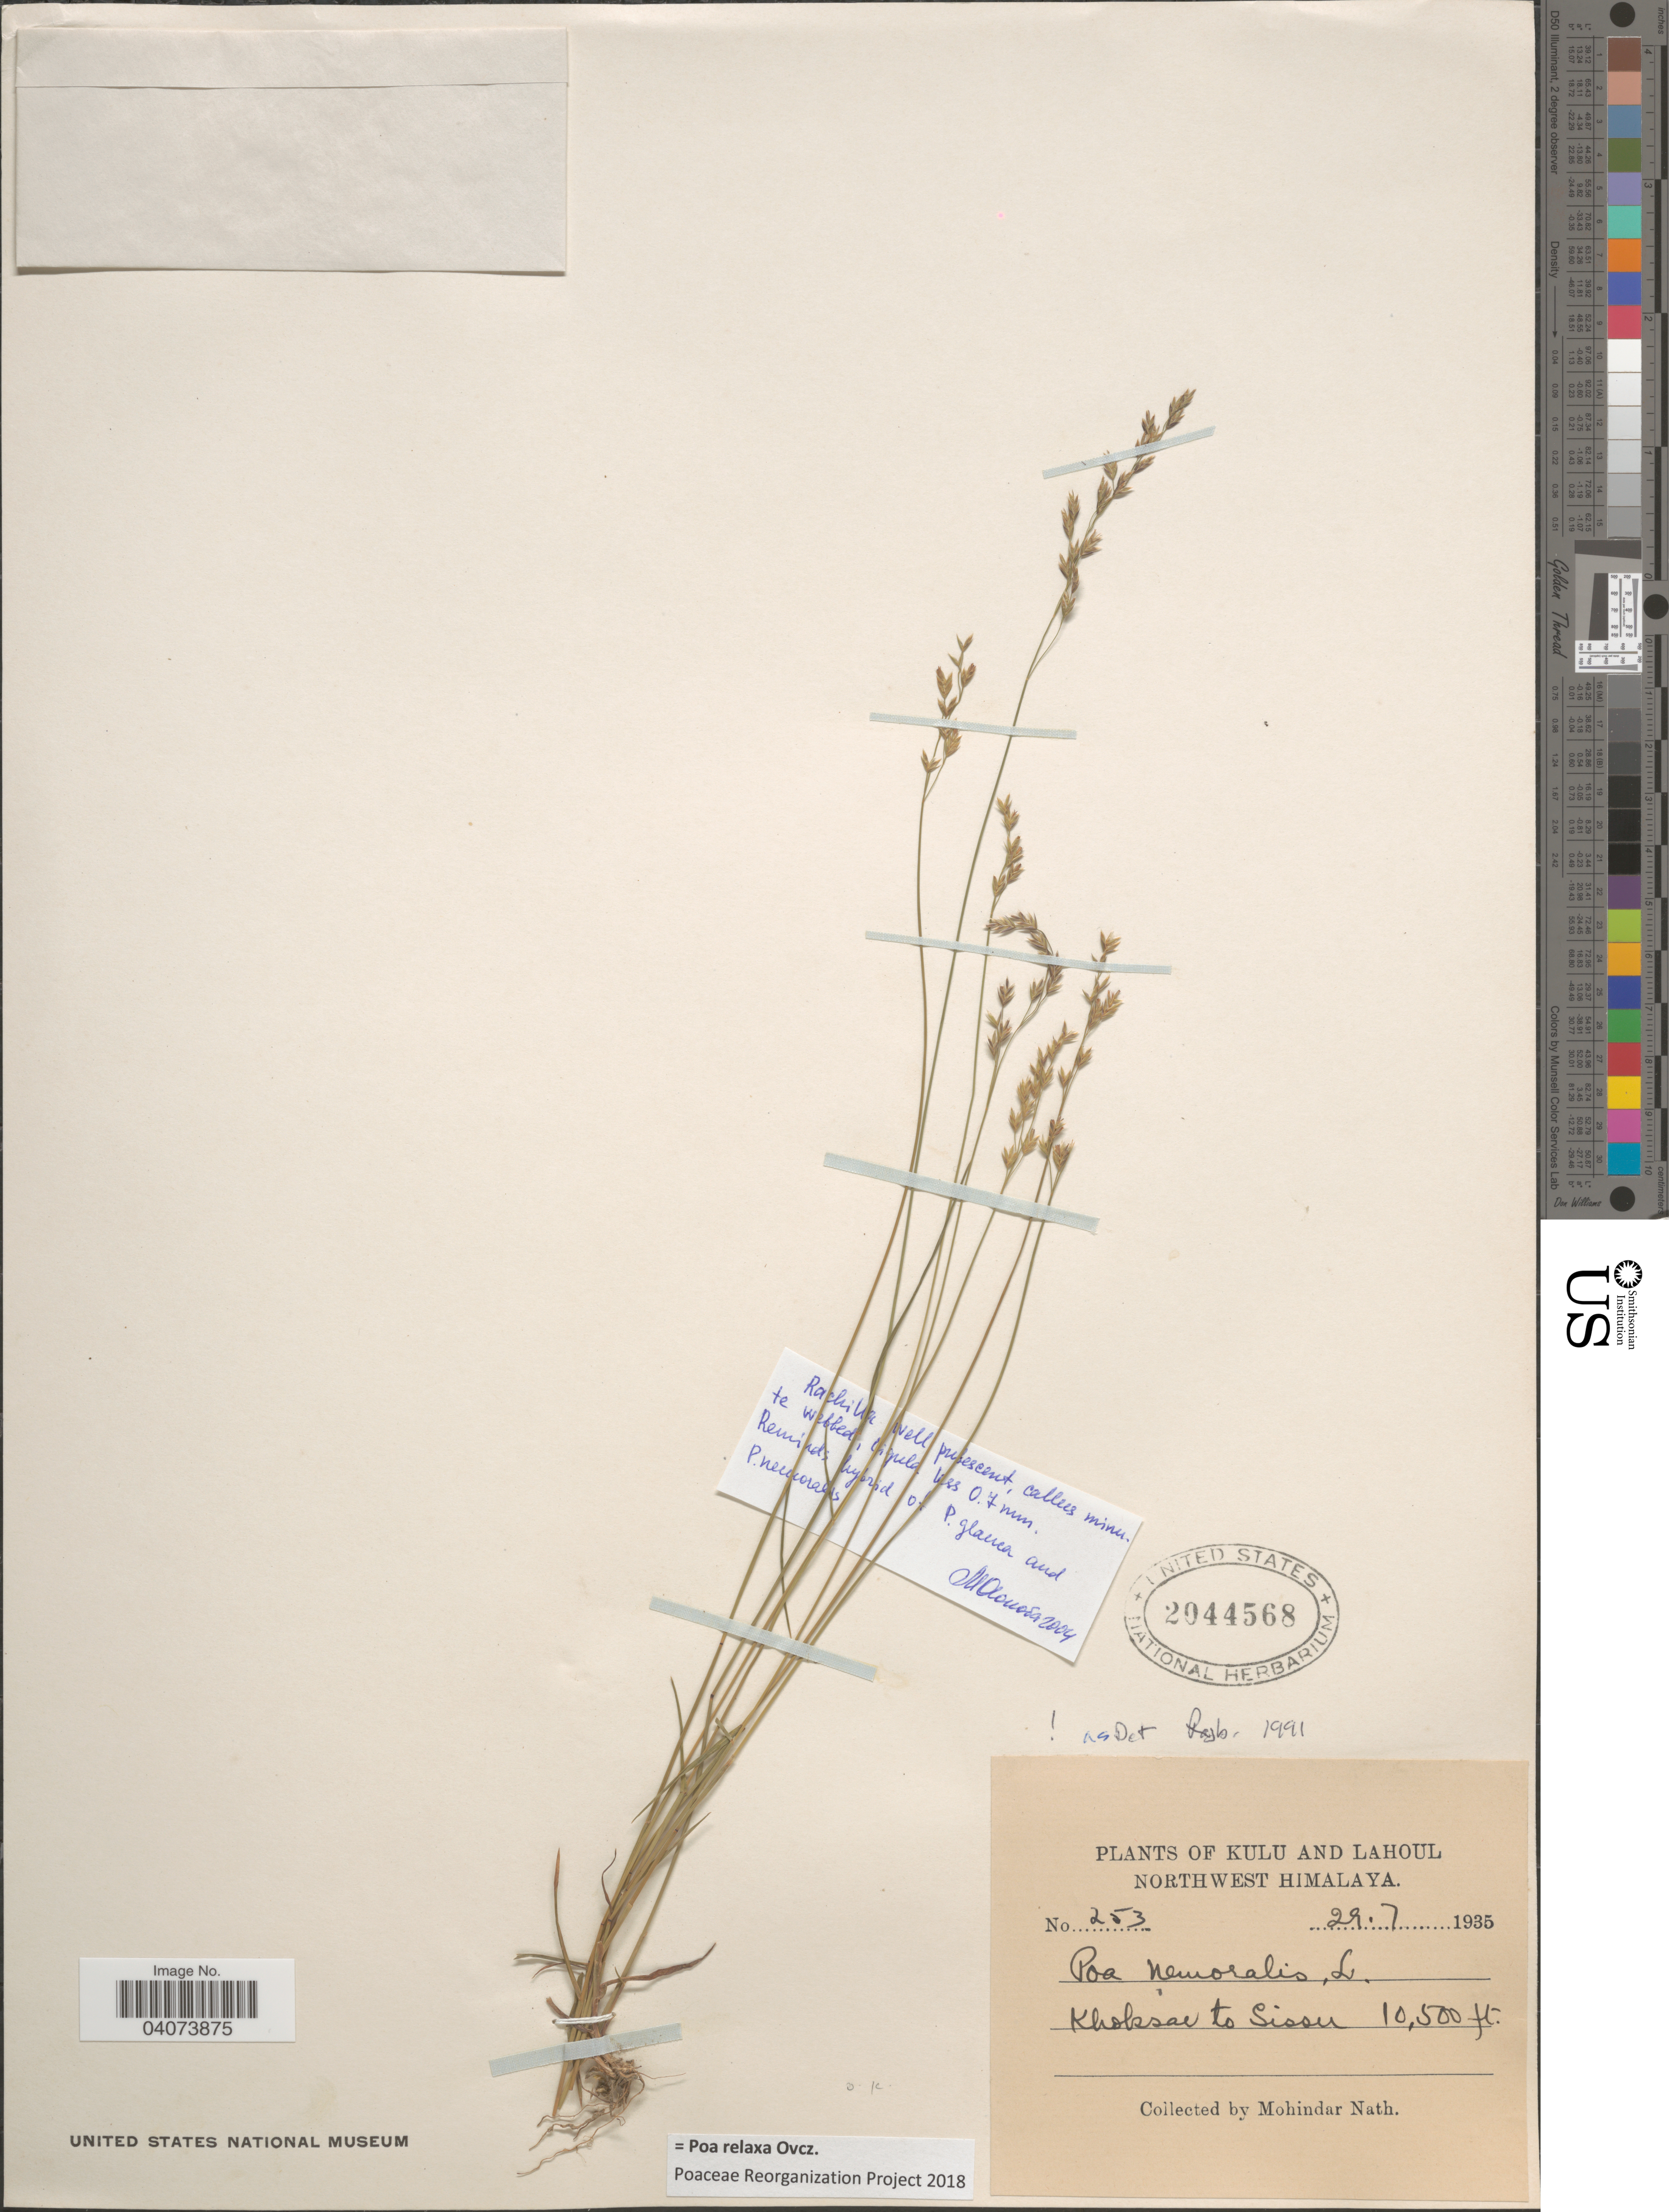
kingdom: Plantae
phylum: Tracheophyta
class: Liliopsida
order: Poales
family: Poaceae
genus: Poa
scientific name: Poa relaxa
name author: Ovcz.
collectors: M. Nath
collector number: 253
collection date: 1935-07-29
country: India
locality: Kulu and Lahoul. Northwest Himalaya. Khoksai to Sissu.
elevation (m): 3200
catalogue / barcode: US 2044568